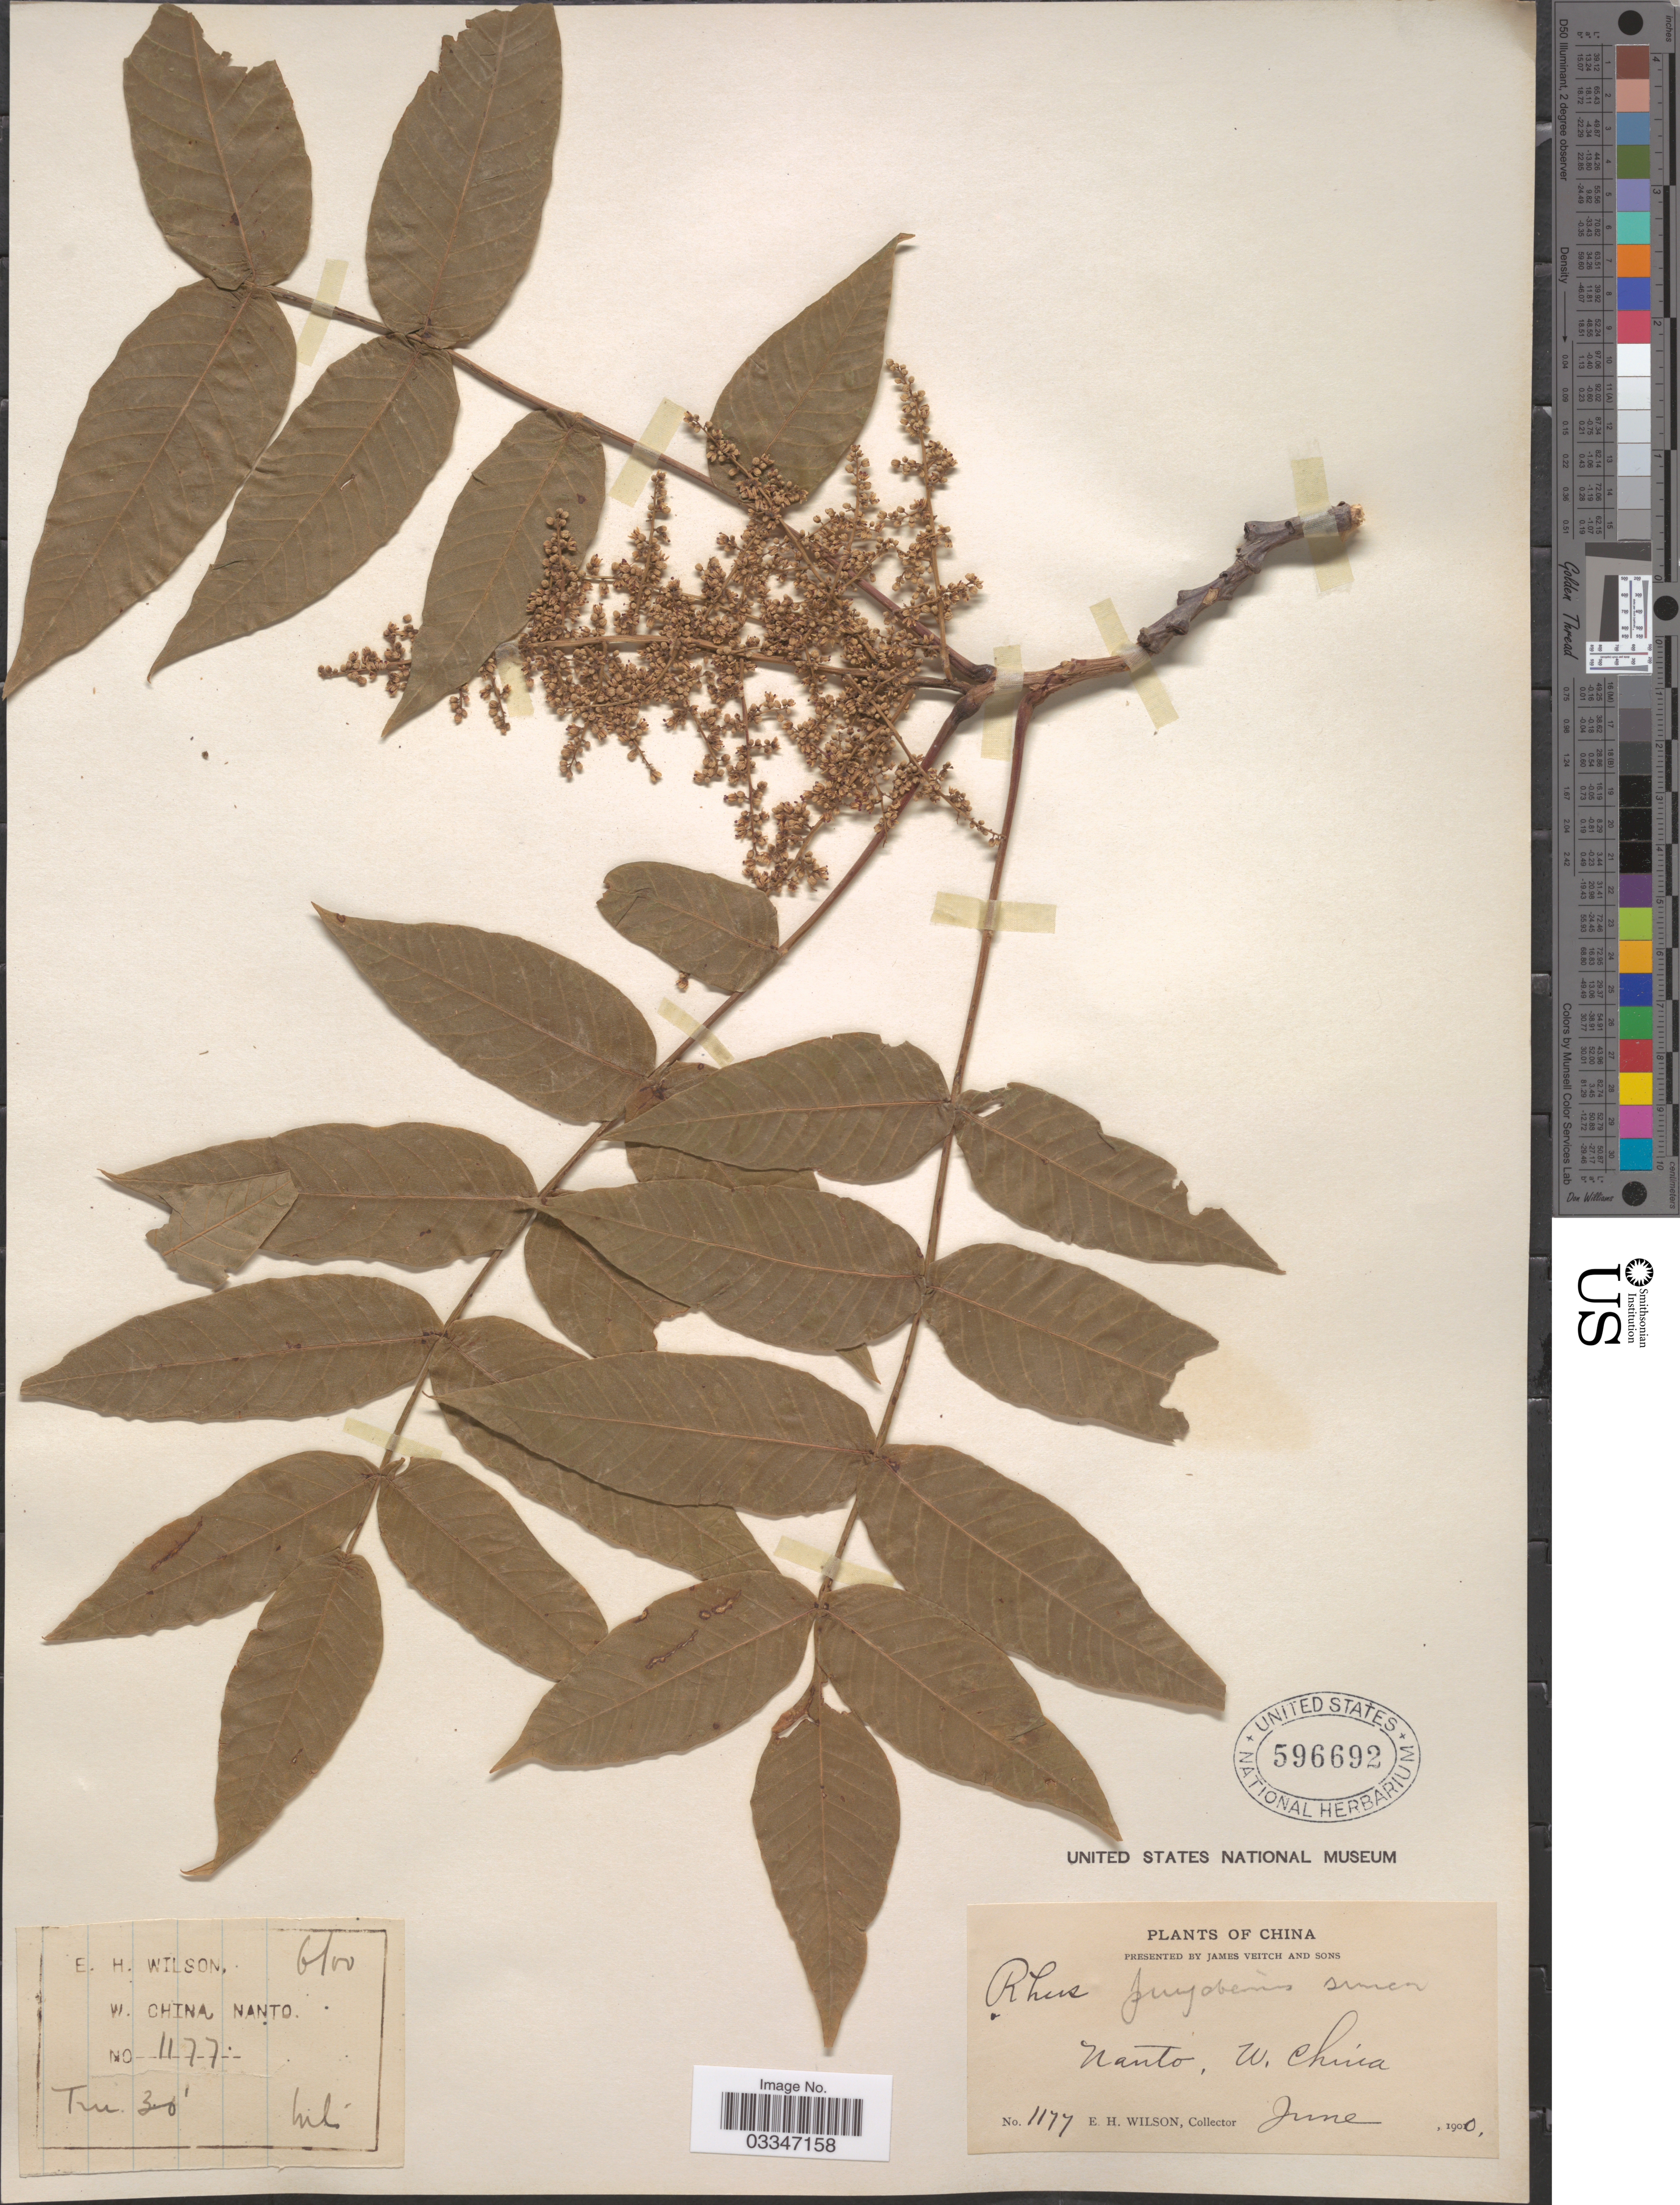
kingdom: Plantae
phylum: Tracheophyta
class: Magnoliopsida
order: Sapindales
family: Anacardiaceae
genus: Rhus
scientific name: Rhus punjabensis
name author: J. L. Stewart ex Brandis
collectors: E. Wilson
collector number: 1177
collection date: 1900-06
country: China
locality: Nanto, W. China.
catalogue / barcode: US 596692